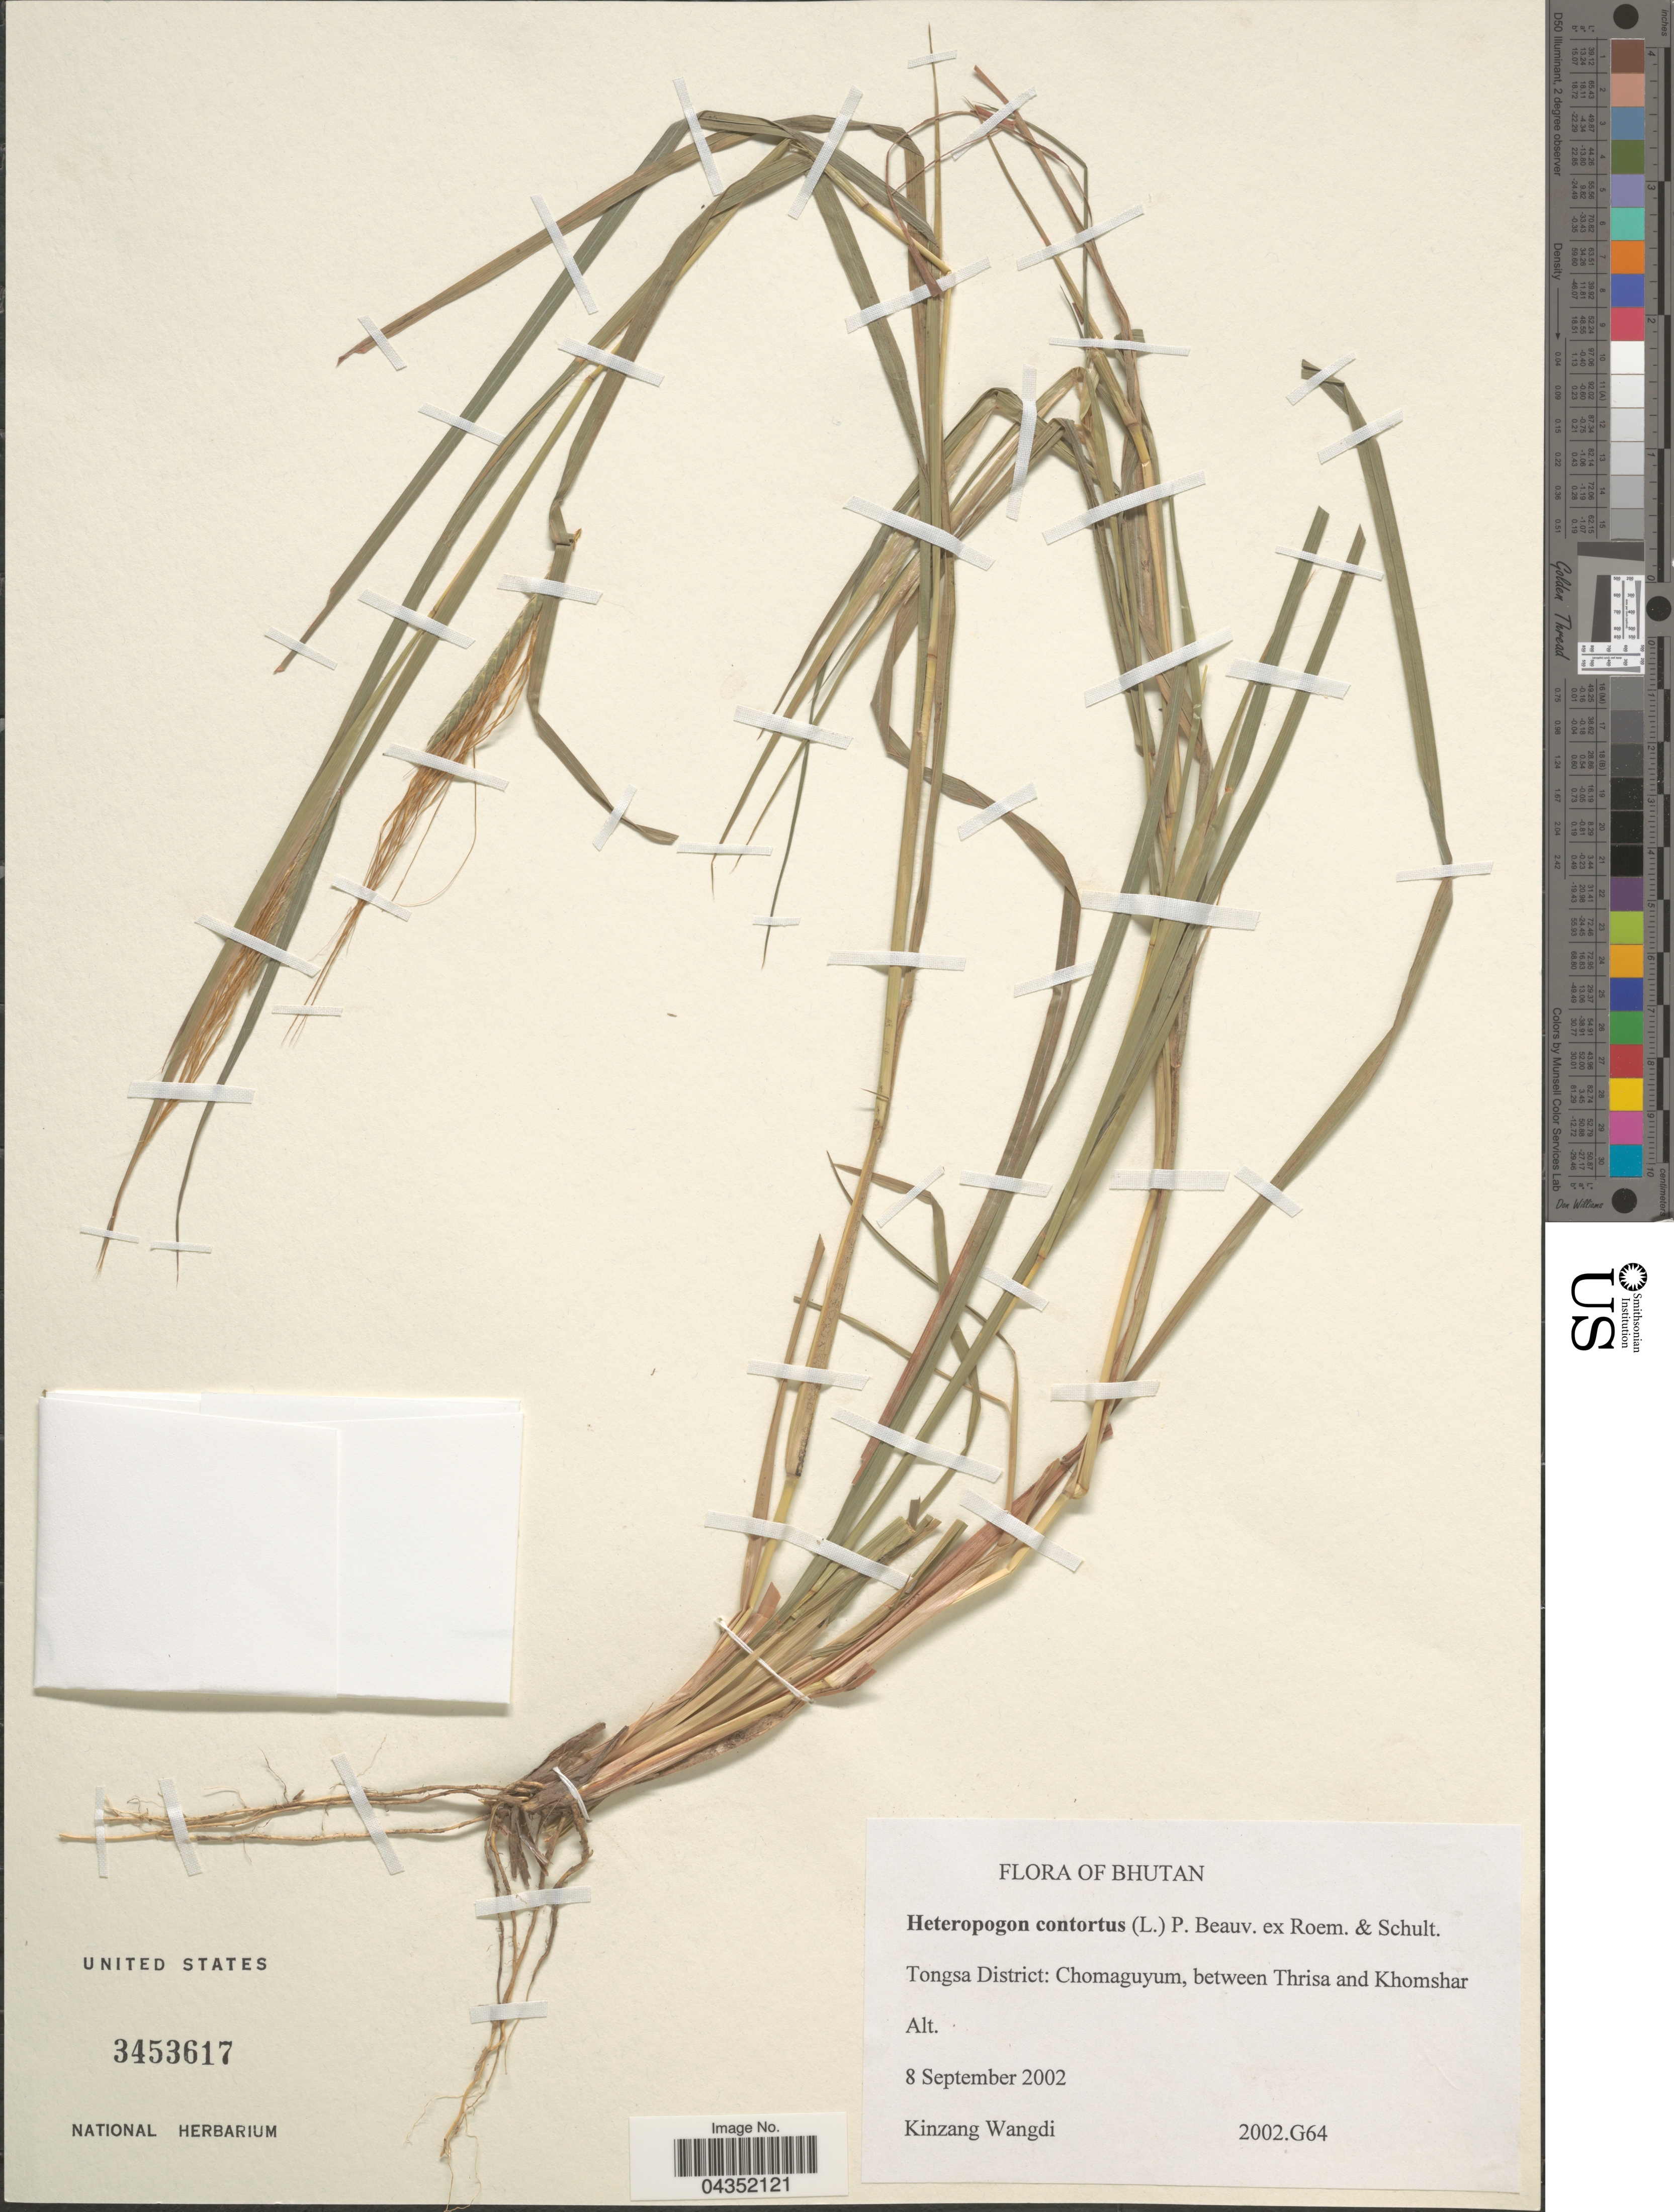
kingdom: Plantae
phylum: Tracheophyta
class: Liliopsida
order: Poales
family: Poaceae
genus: Heteropogon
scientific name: Heteropogon contortus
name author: (L.) P. Beauv. ex Roem. & Schult.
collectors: K. Wangdi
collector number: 2002G64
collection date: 2002-09-08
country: Bhutan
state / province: Trongsa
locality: Tongsa District: Chomaguyum, between Thrisa and Khomshar.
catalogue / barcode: US 3453617